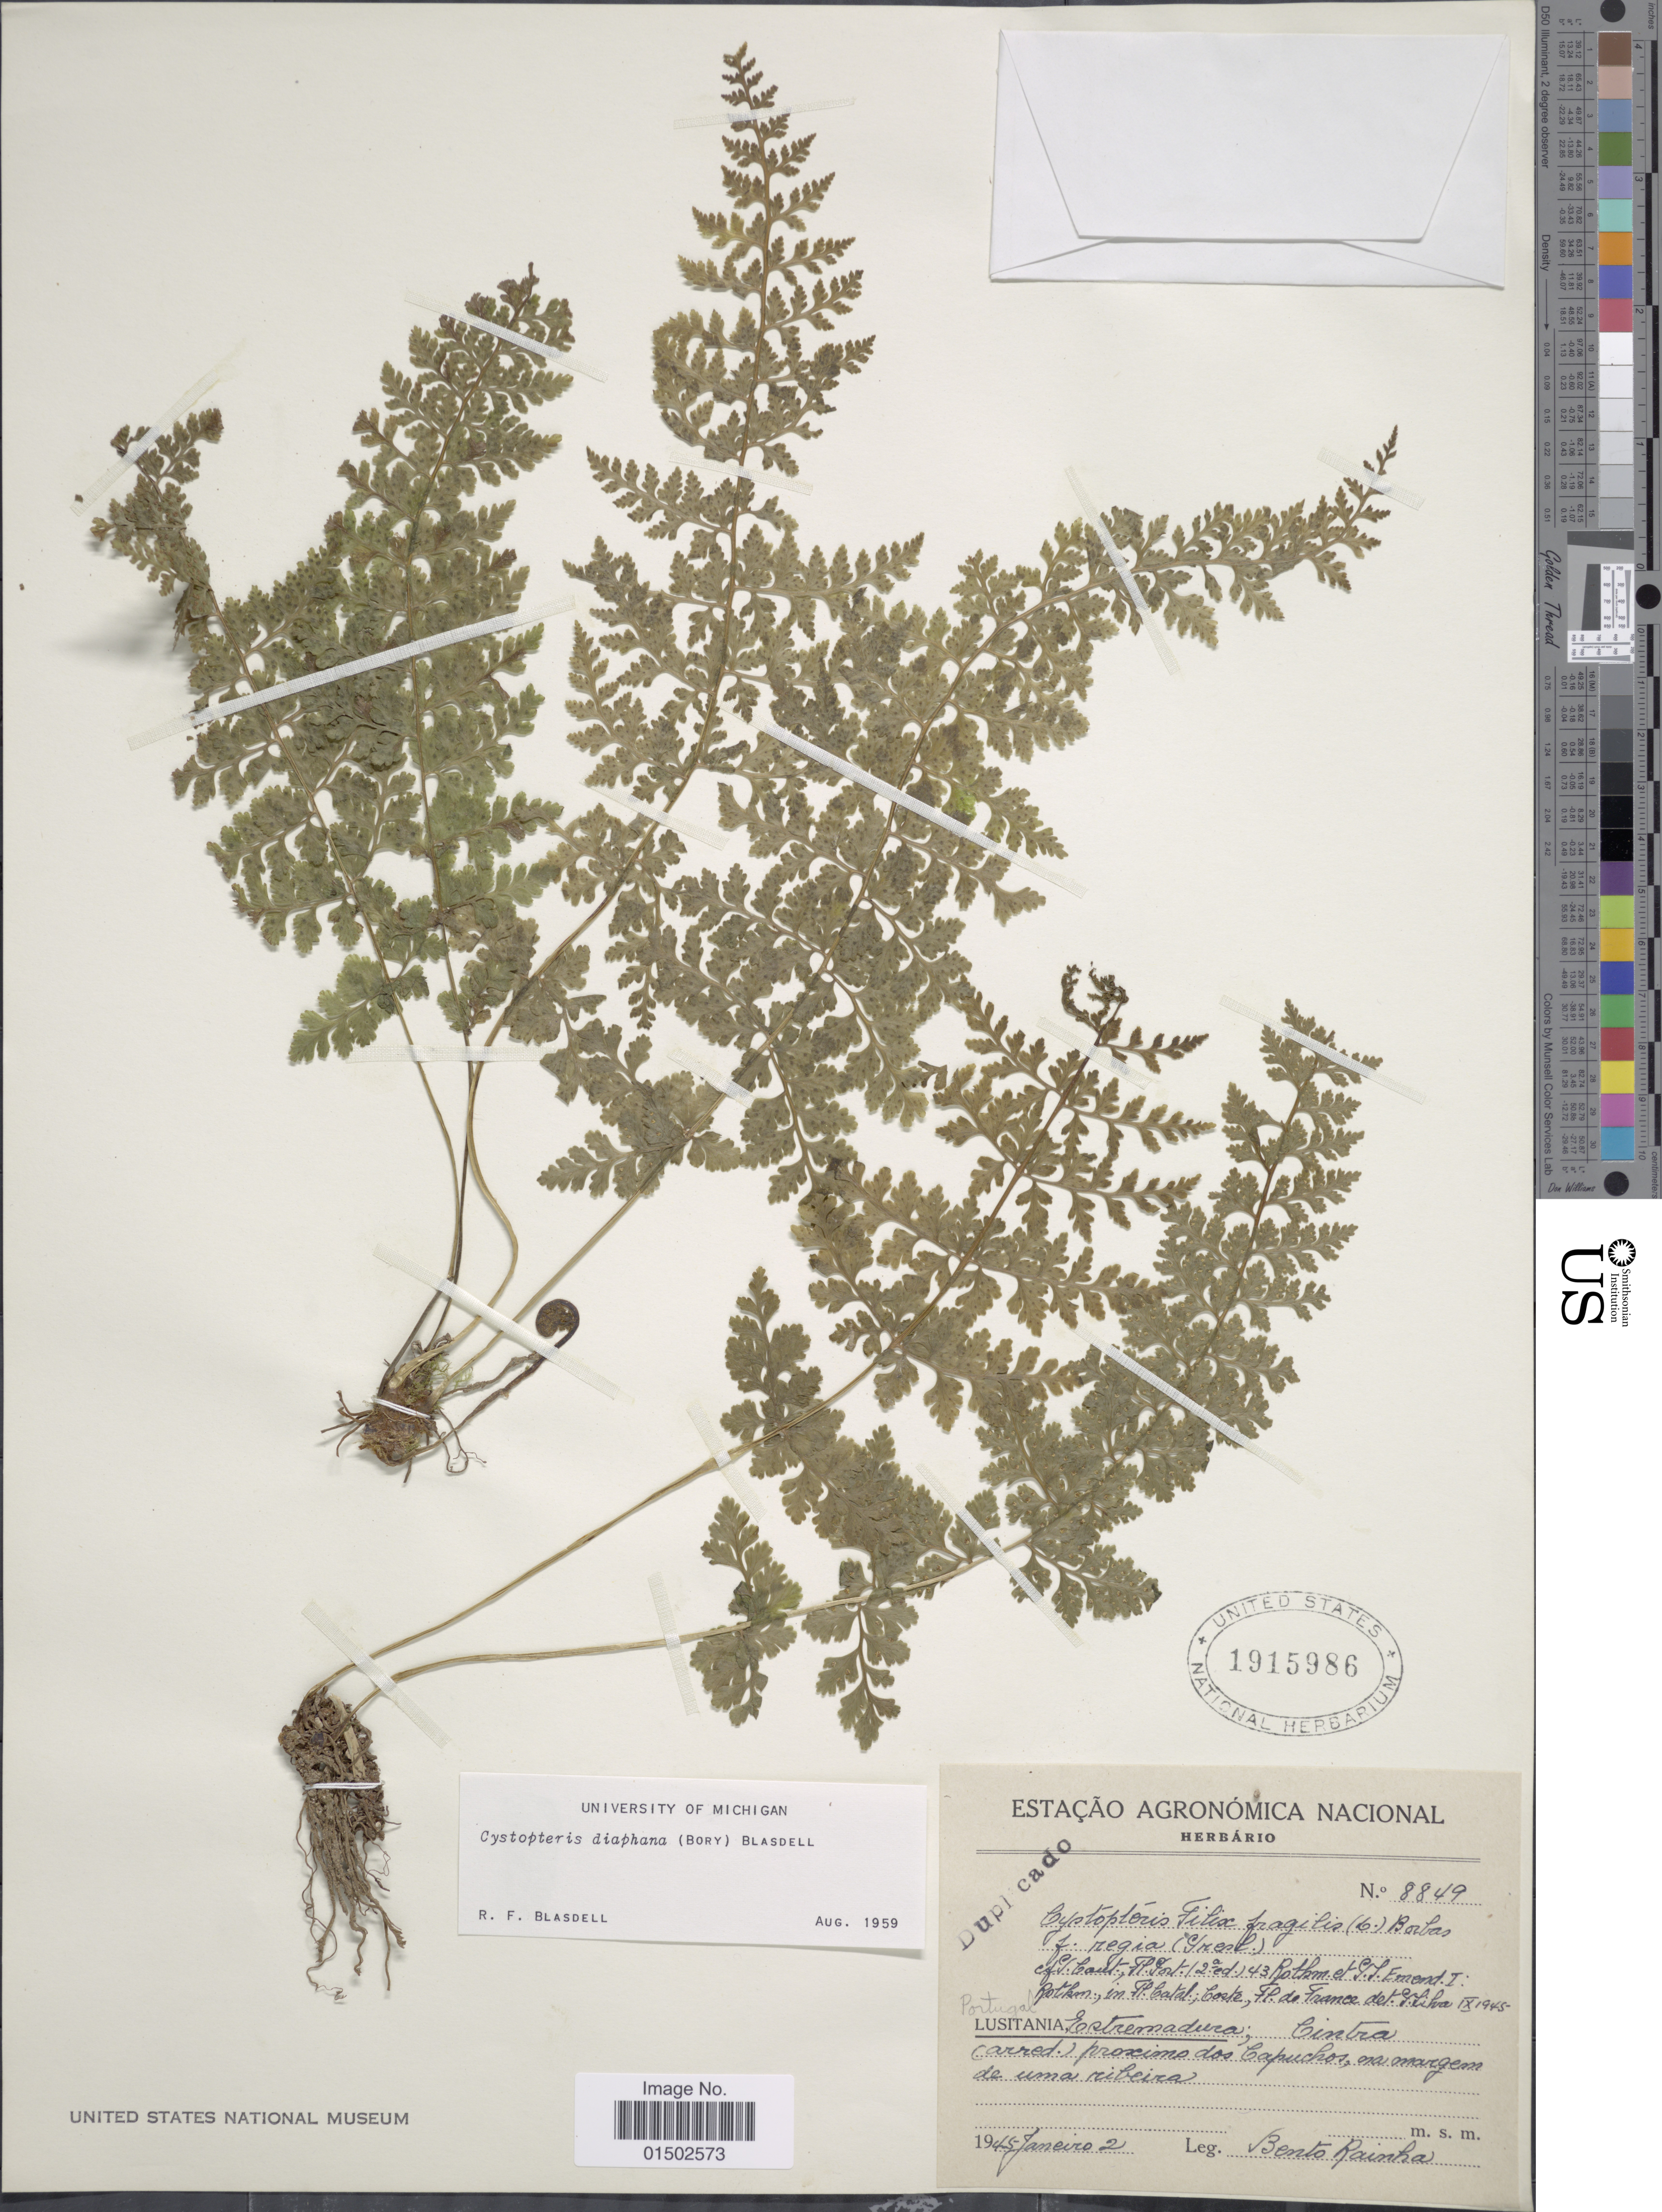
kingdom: Plantae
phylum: Tracheophyta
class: Polypodiopsida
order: Polypodiales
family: Cystopteridaceae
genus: Cystopteris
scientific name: Cystopteris diaphana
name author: (Bory) Blasdell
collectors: B. Rainha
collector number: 8849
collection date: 1945-01-02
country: Portugal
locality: Lusitania, Estremadura, Cintra[interpreted], Carred, proximas dos capuchos, na[interpreted] margem [interpreted] de uma ribeira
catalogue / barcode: US 1915986